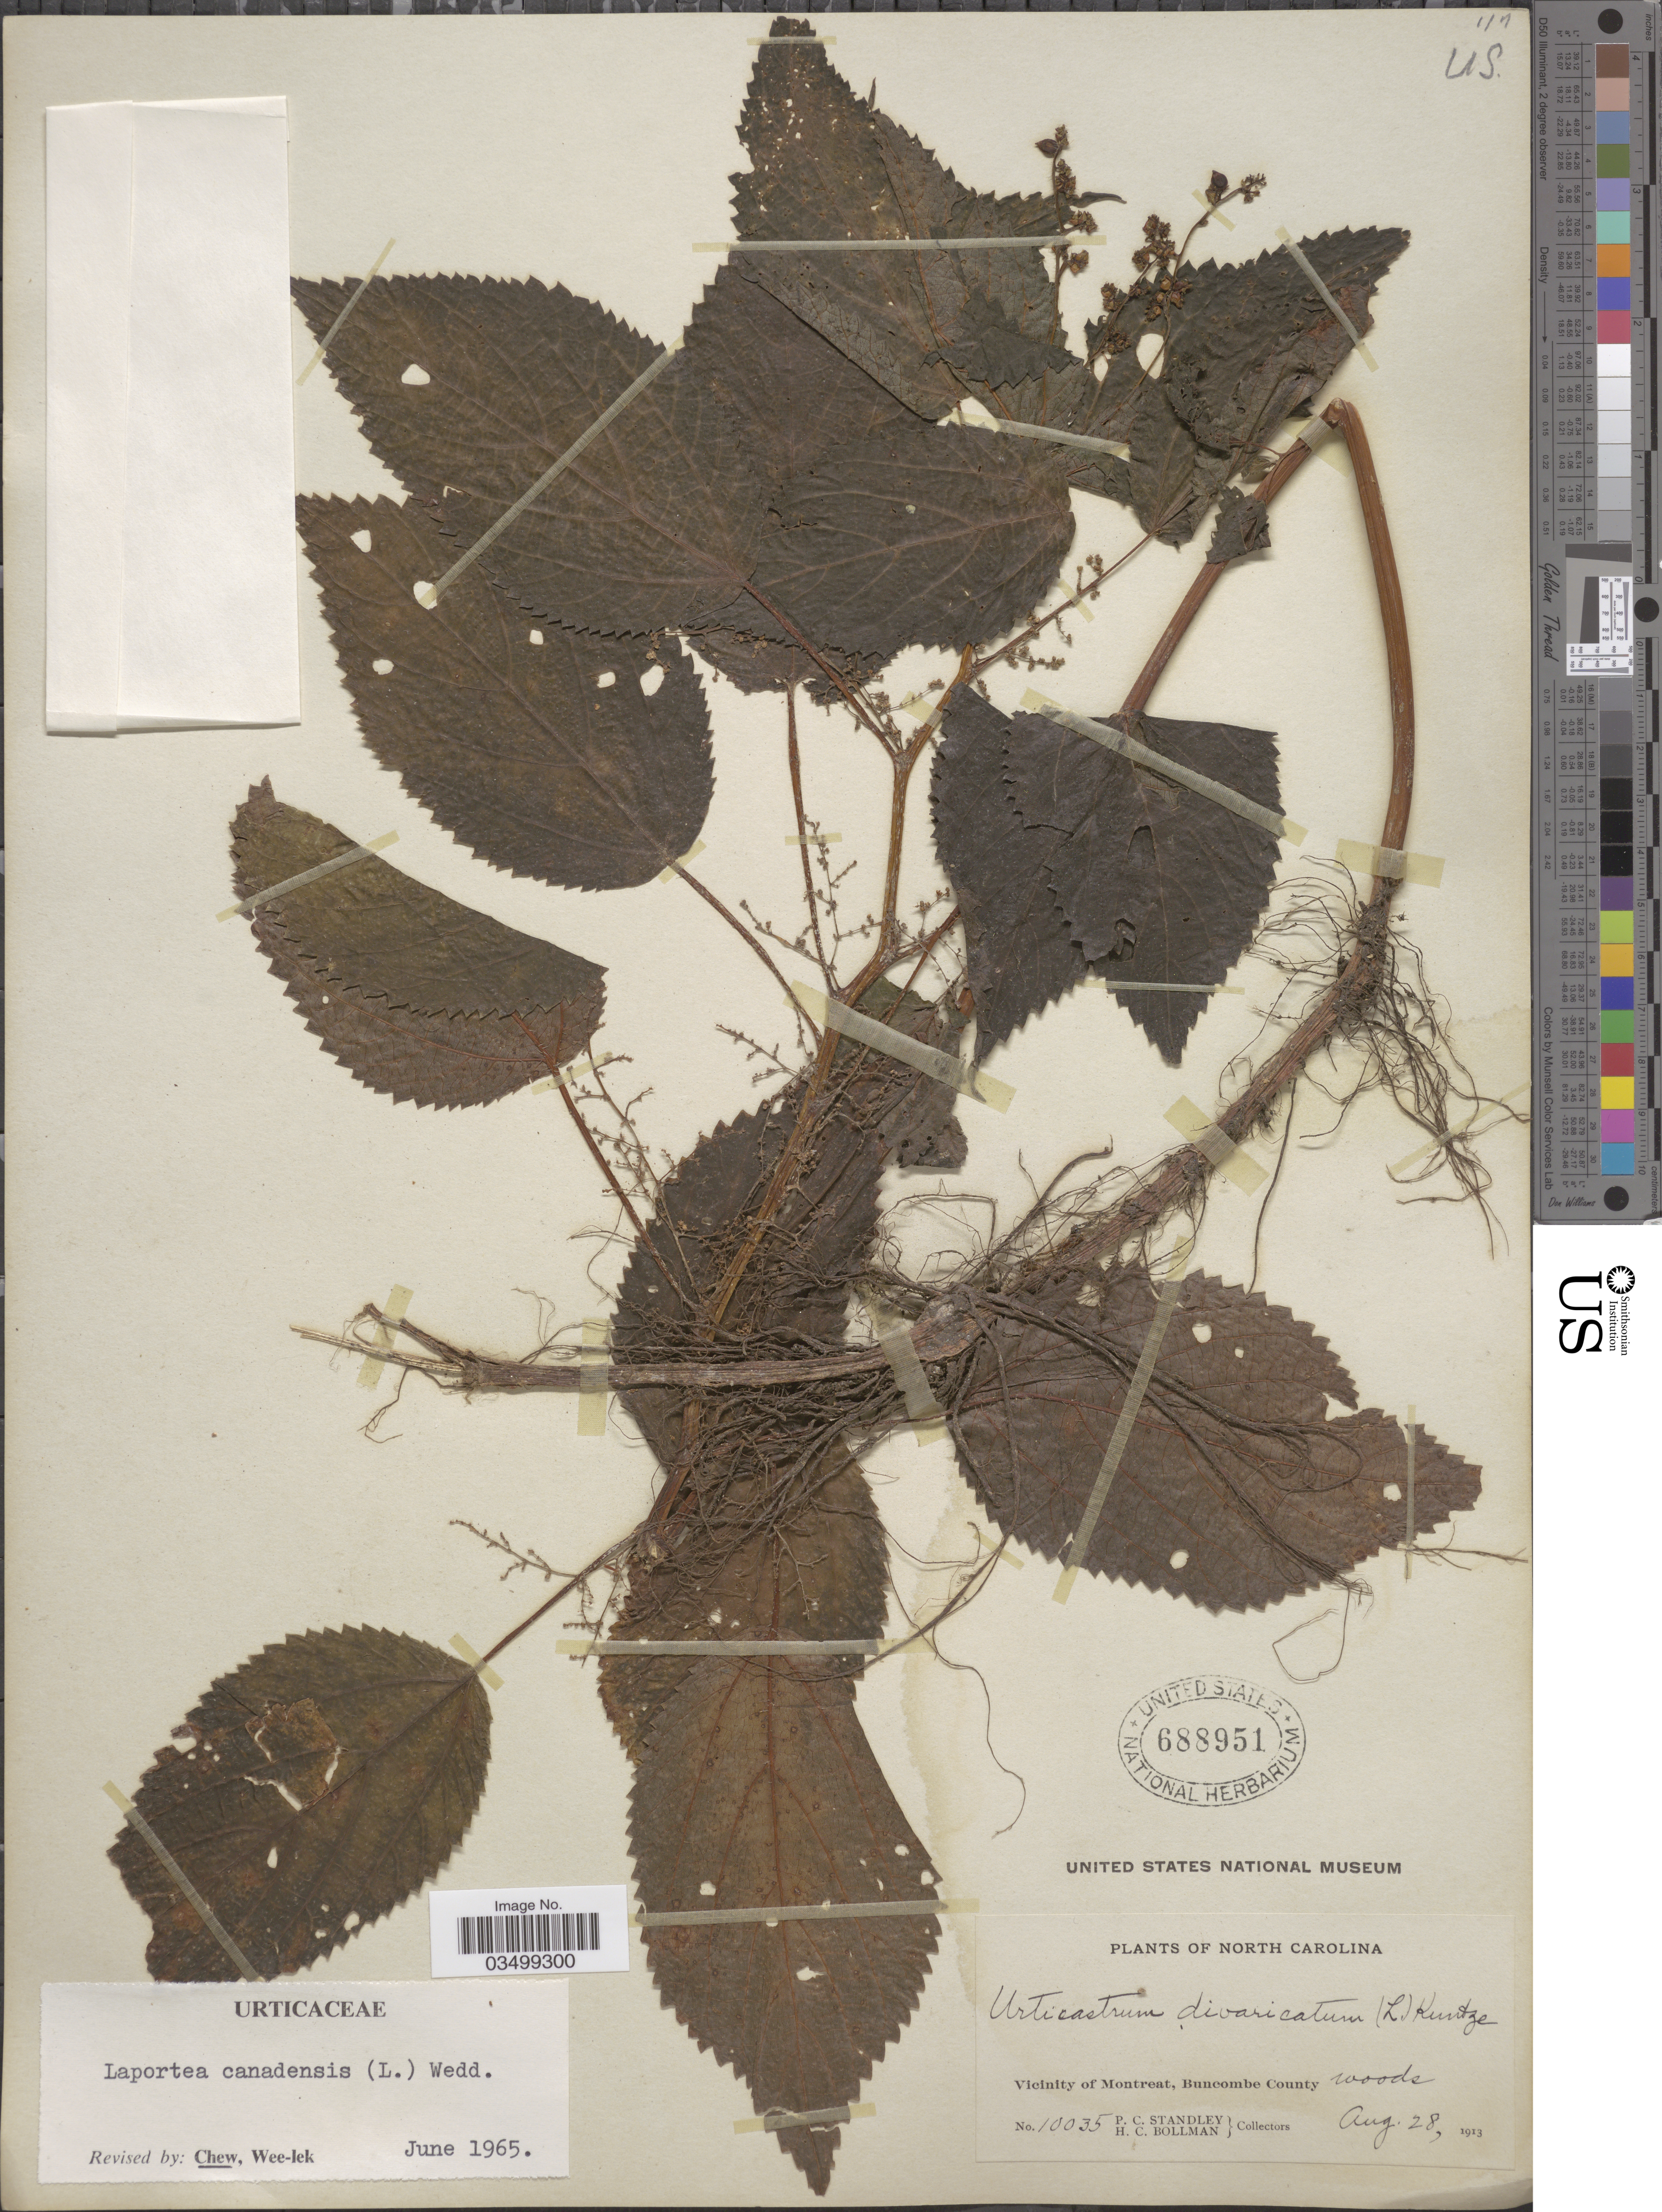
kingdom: Plantae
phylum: Tracheophyta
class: Magnoliopsida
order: Rosales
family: Urticaceae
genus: Laportea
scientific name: Laportea canadensis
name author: (L.) Wedd.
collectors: P. C. Standley & H. C. Bollman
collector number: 10035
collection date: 1913-08-28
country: United States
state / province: North Carolina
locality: Vicinity of Montreat. Buncombe County.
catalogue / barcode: US 688951